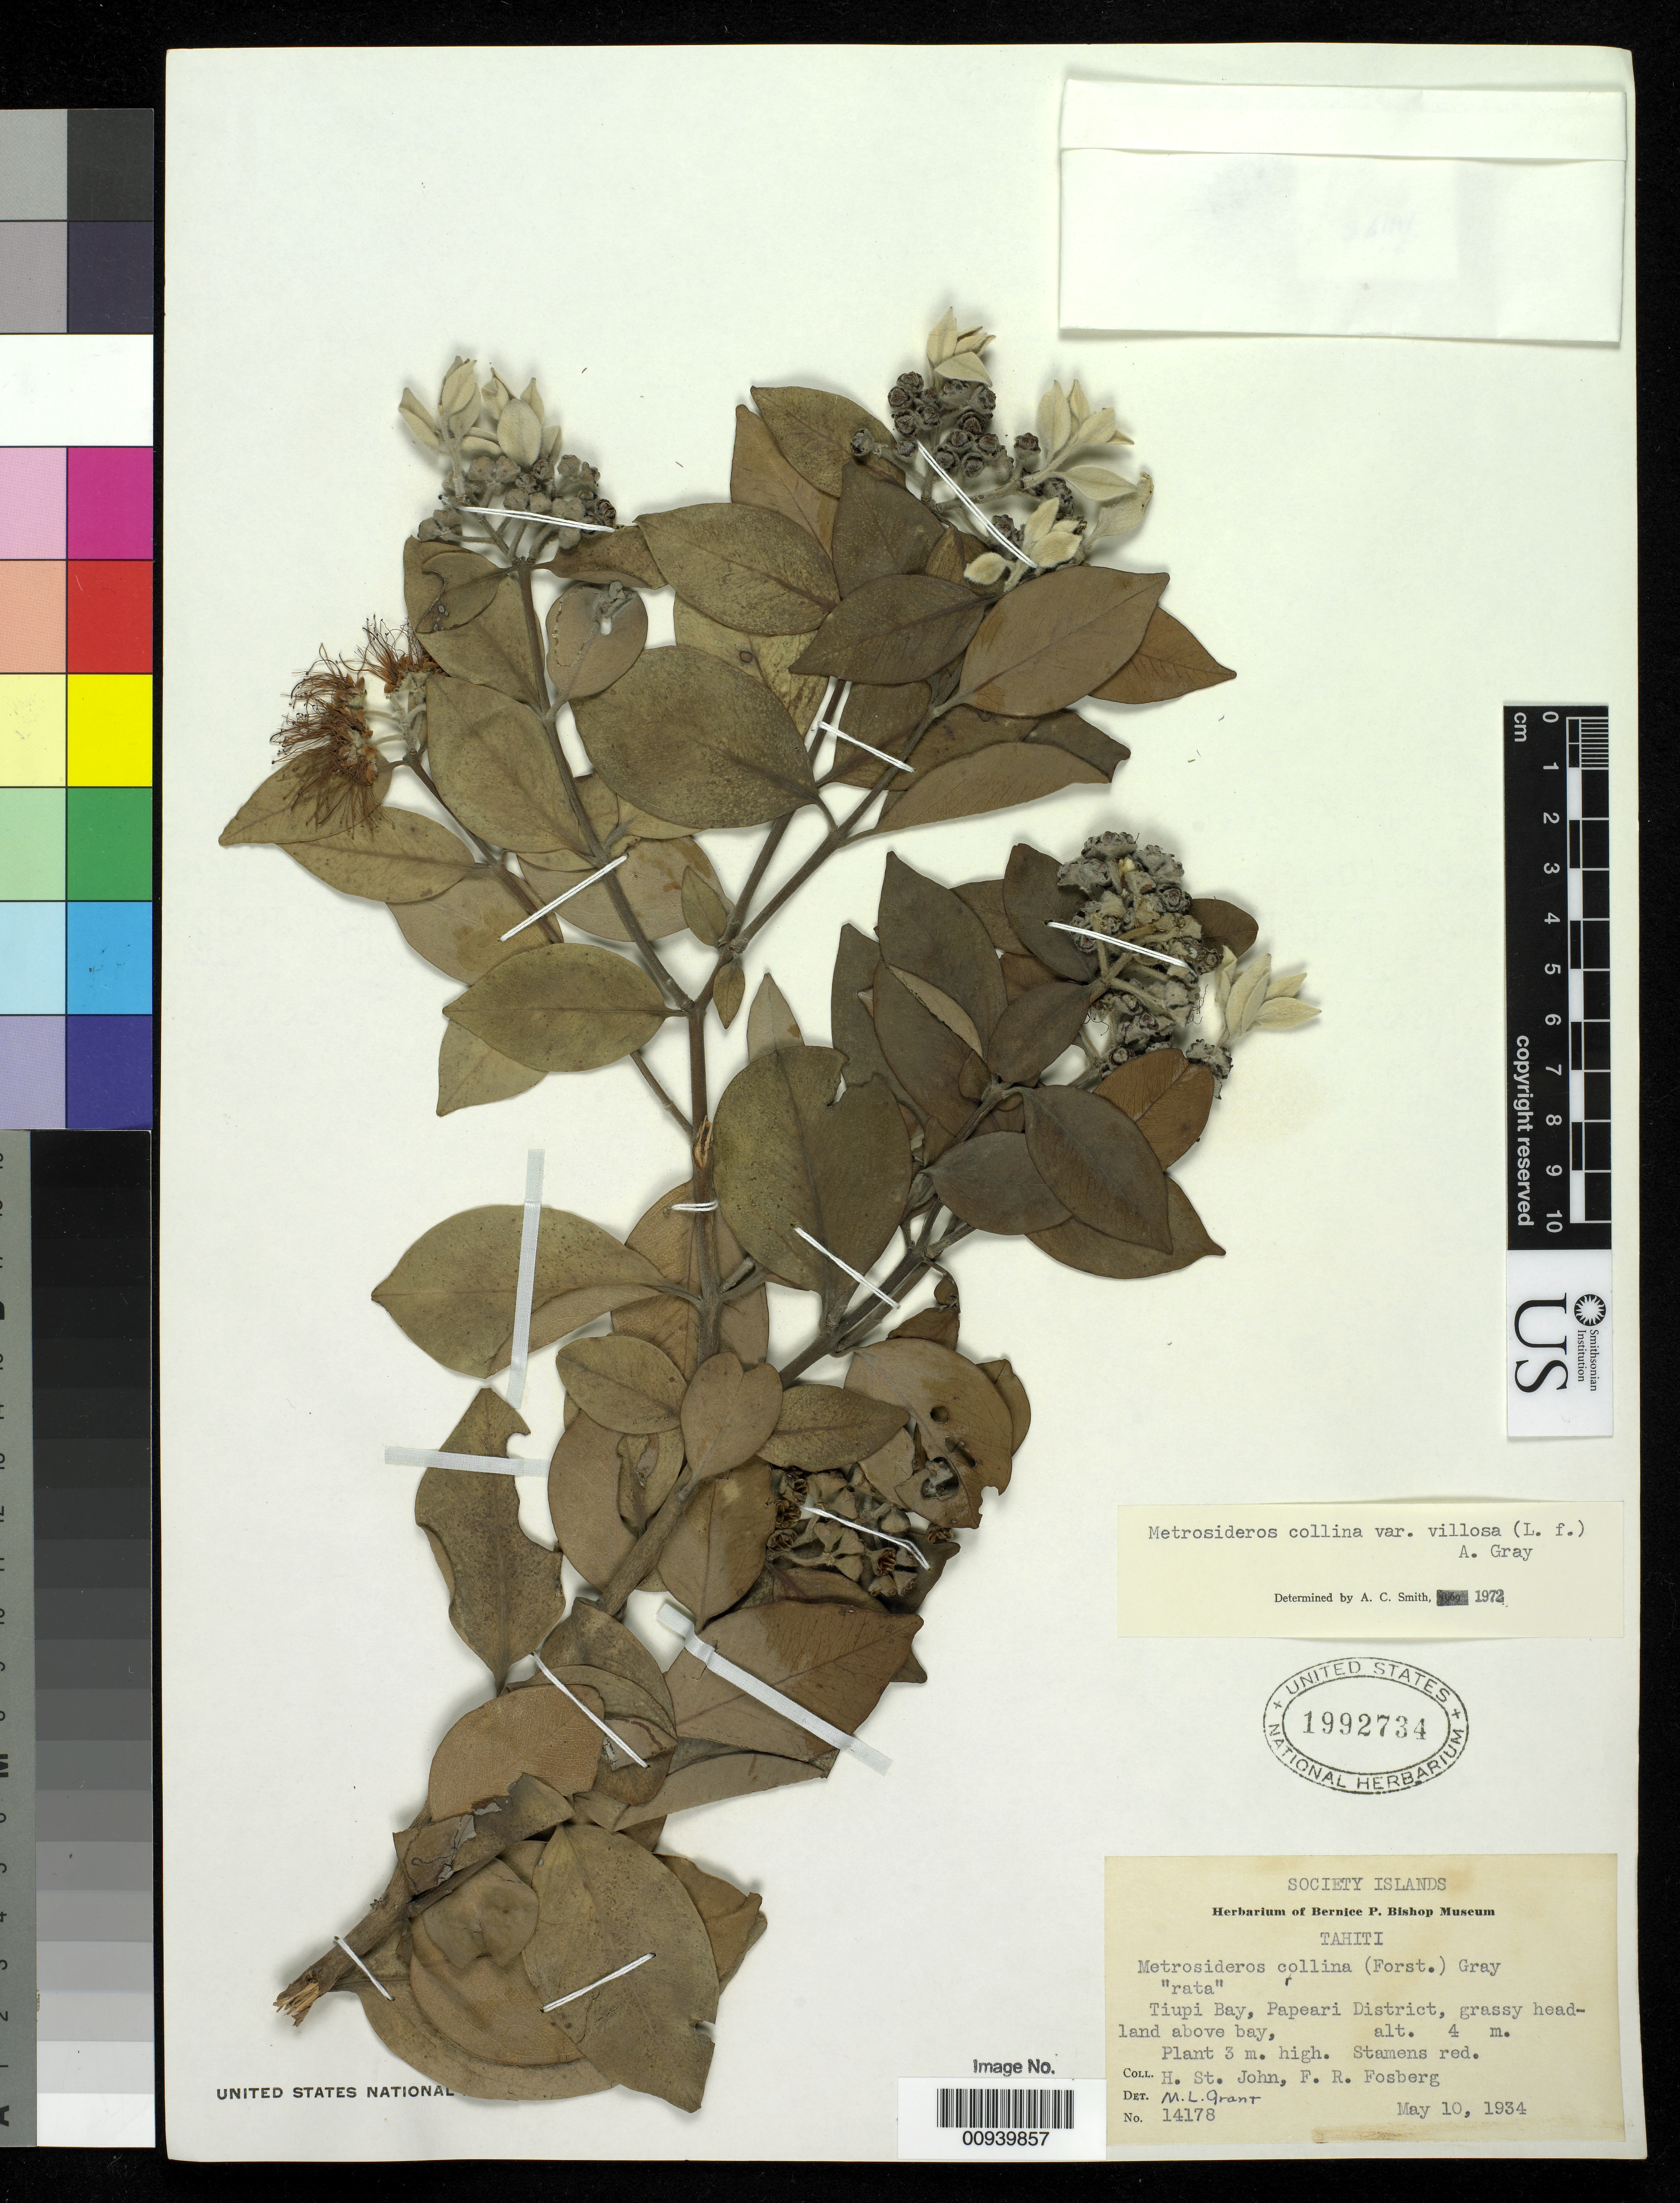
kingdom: Plantae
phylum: Tracheophyta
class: Magnoliopsida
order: Myrtales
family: Myrtaceae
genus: Metrosideros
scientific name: Metrosideros collina var. villosa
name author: (L. f.) A. Gray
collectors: H. St. John & F. R. Fosberg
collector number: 14178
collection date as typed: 10 May 1934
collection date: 1934-05-10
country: French Polynesia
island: Tahiti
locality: Tiupi Bay, Papeari District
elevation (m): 4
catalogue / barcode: US 1992734